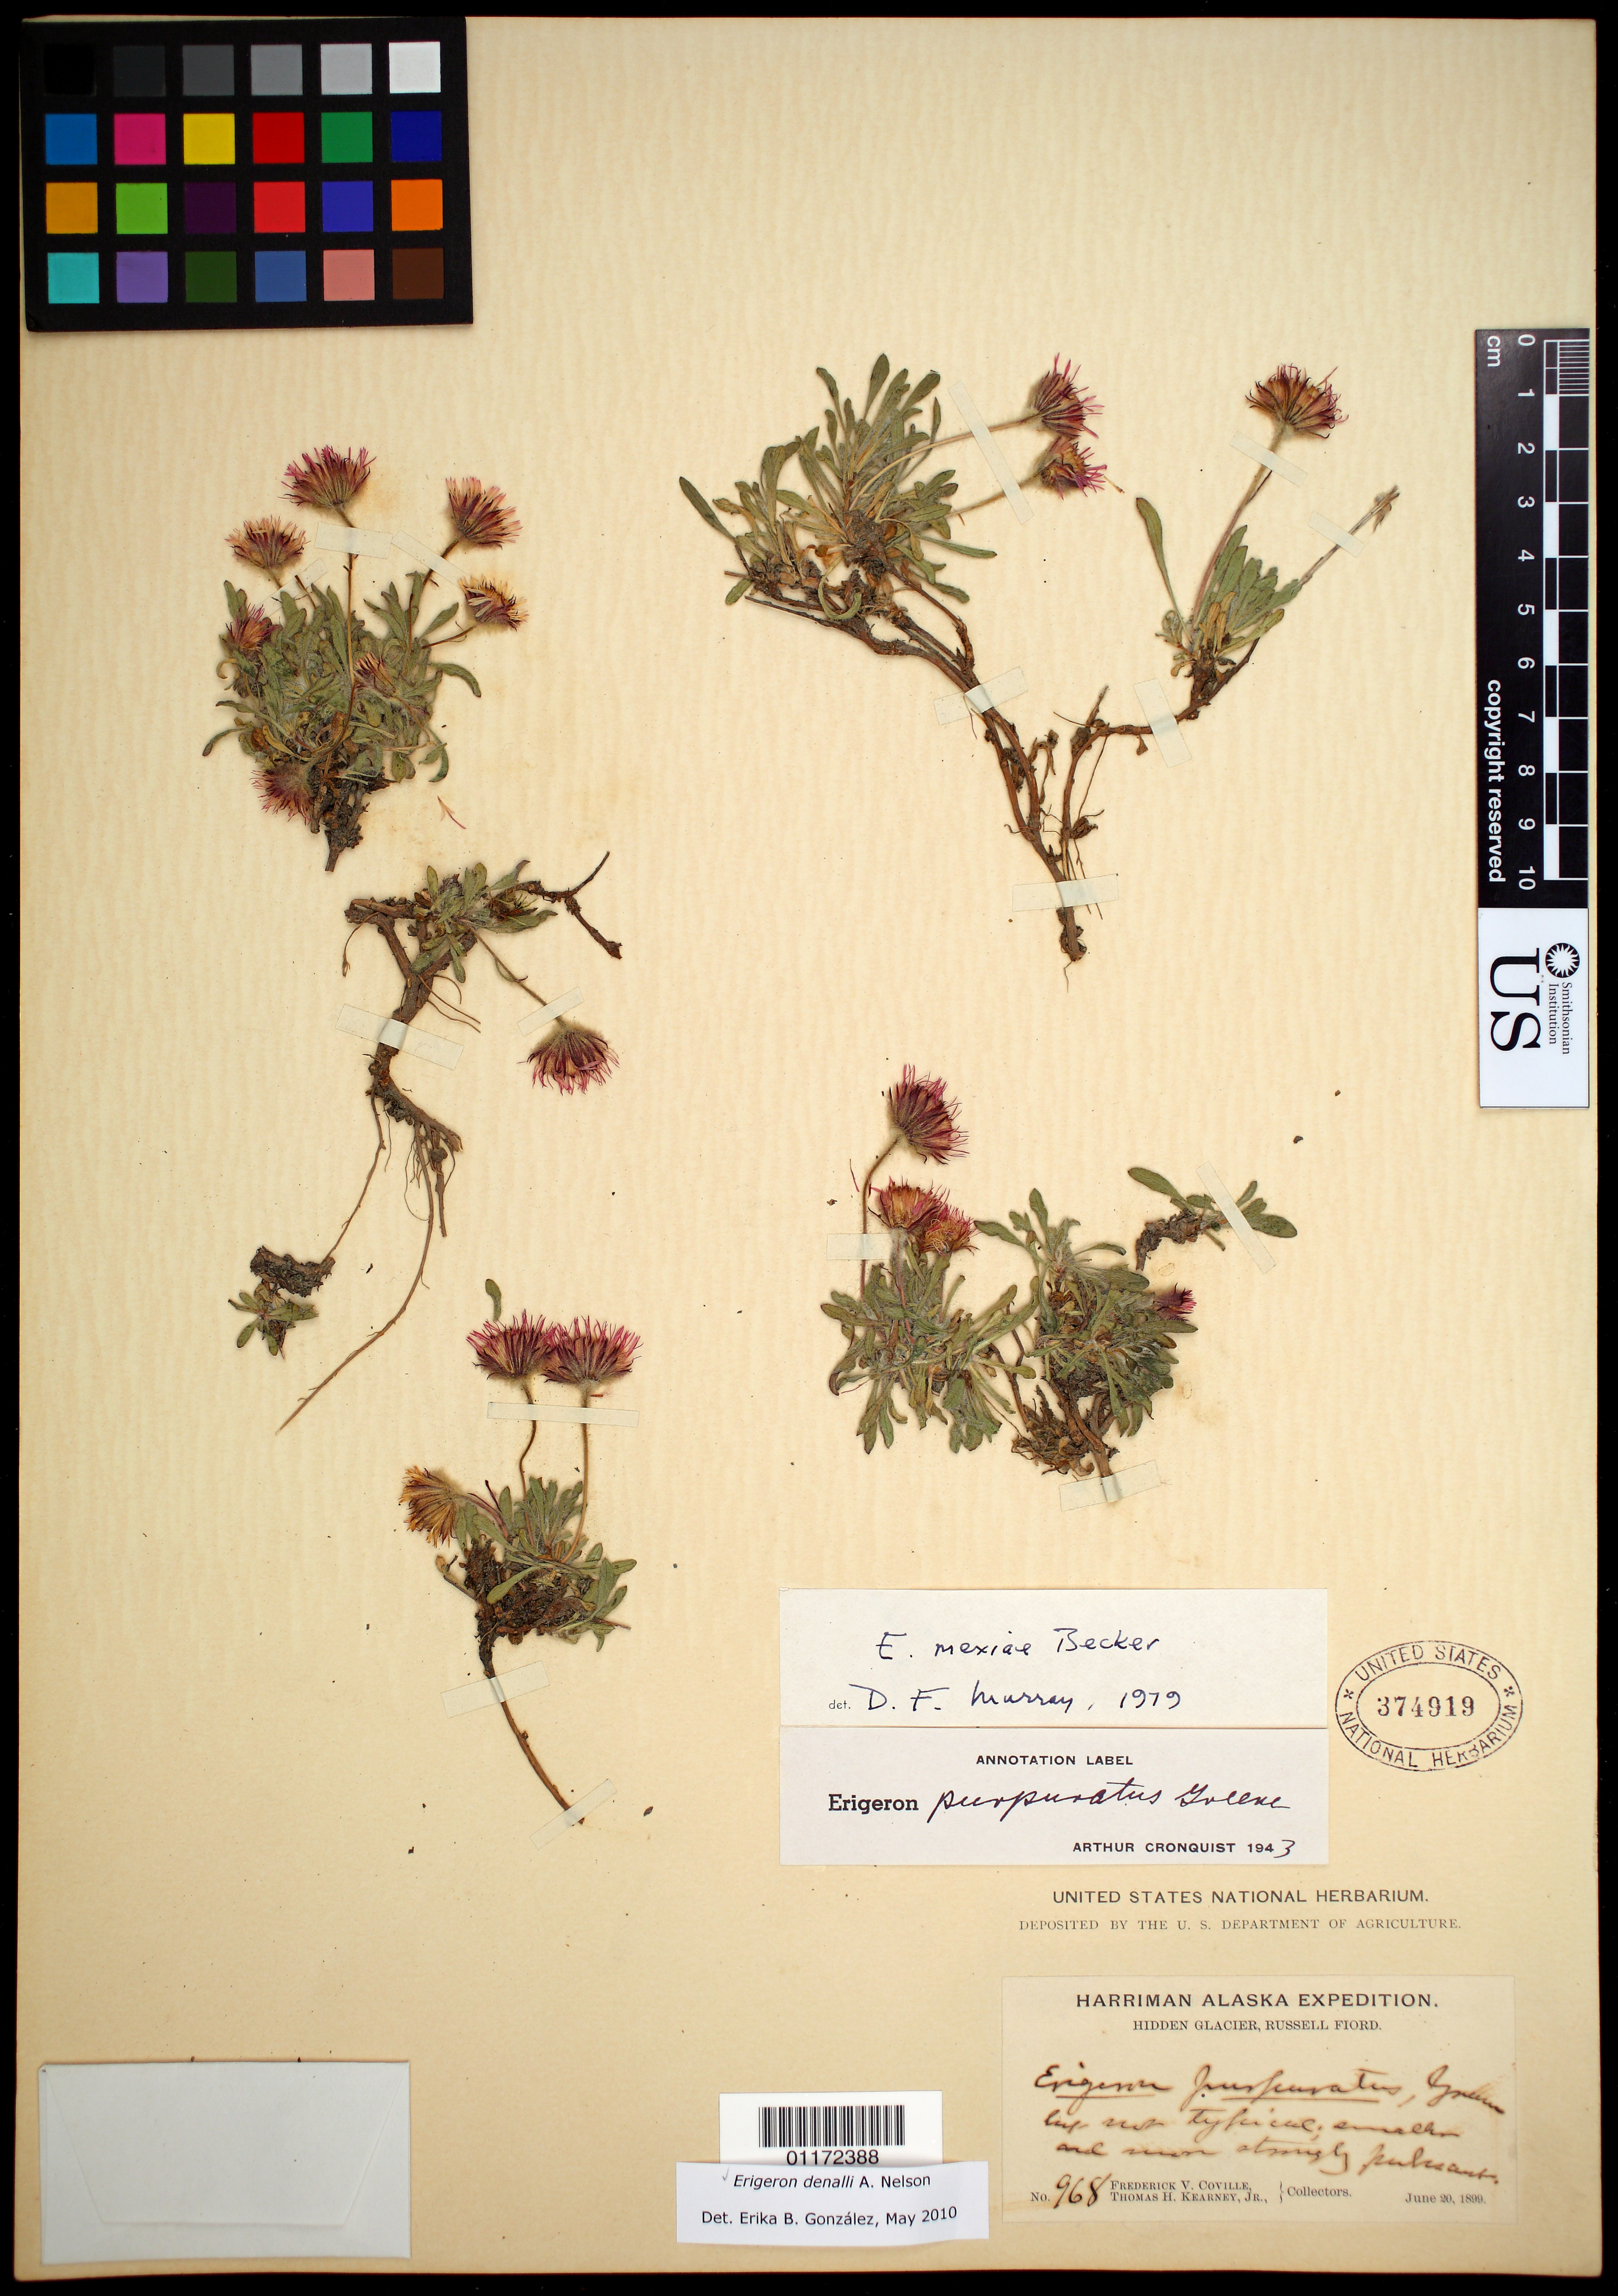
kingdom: Plantae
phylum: Tracheophyta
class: Magnoliopsida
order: Asterales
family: Asteraceae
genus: Erigeron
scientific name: Erigeron denalii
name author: A. Nelson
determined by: Gonzalez, Erica B.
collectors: F. V. Coville & T. H. Kearney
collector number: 968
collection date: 1899-06-29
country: United States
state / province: Alaska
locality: Hidden Glacier, Russell Fiord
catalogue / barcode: US 374919